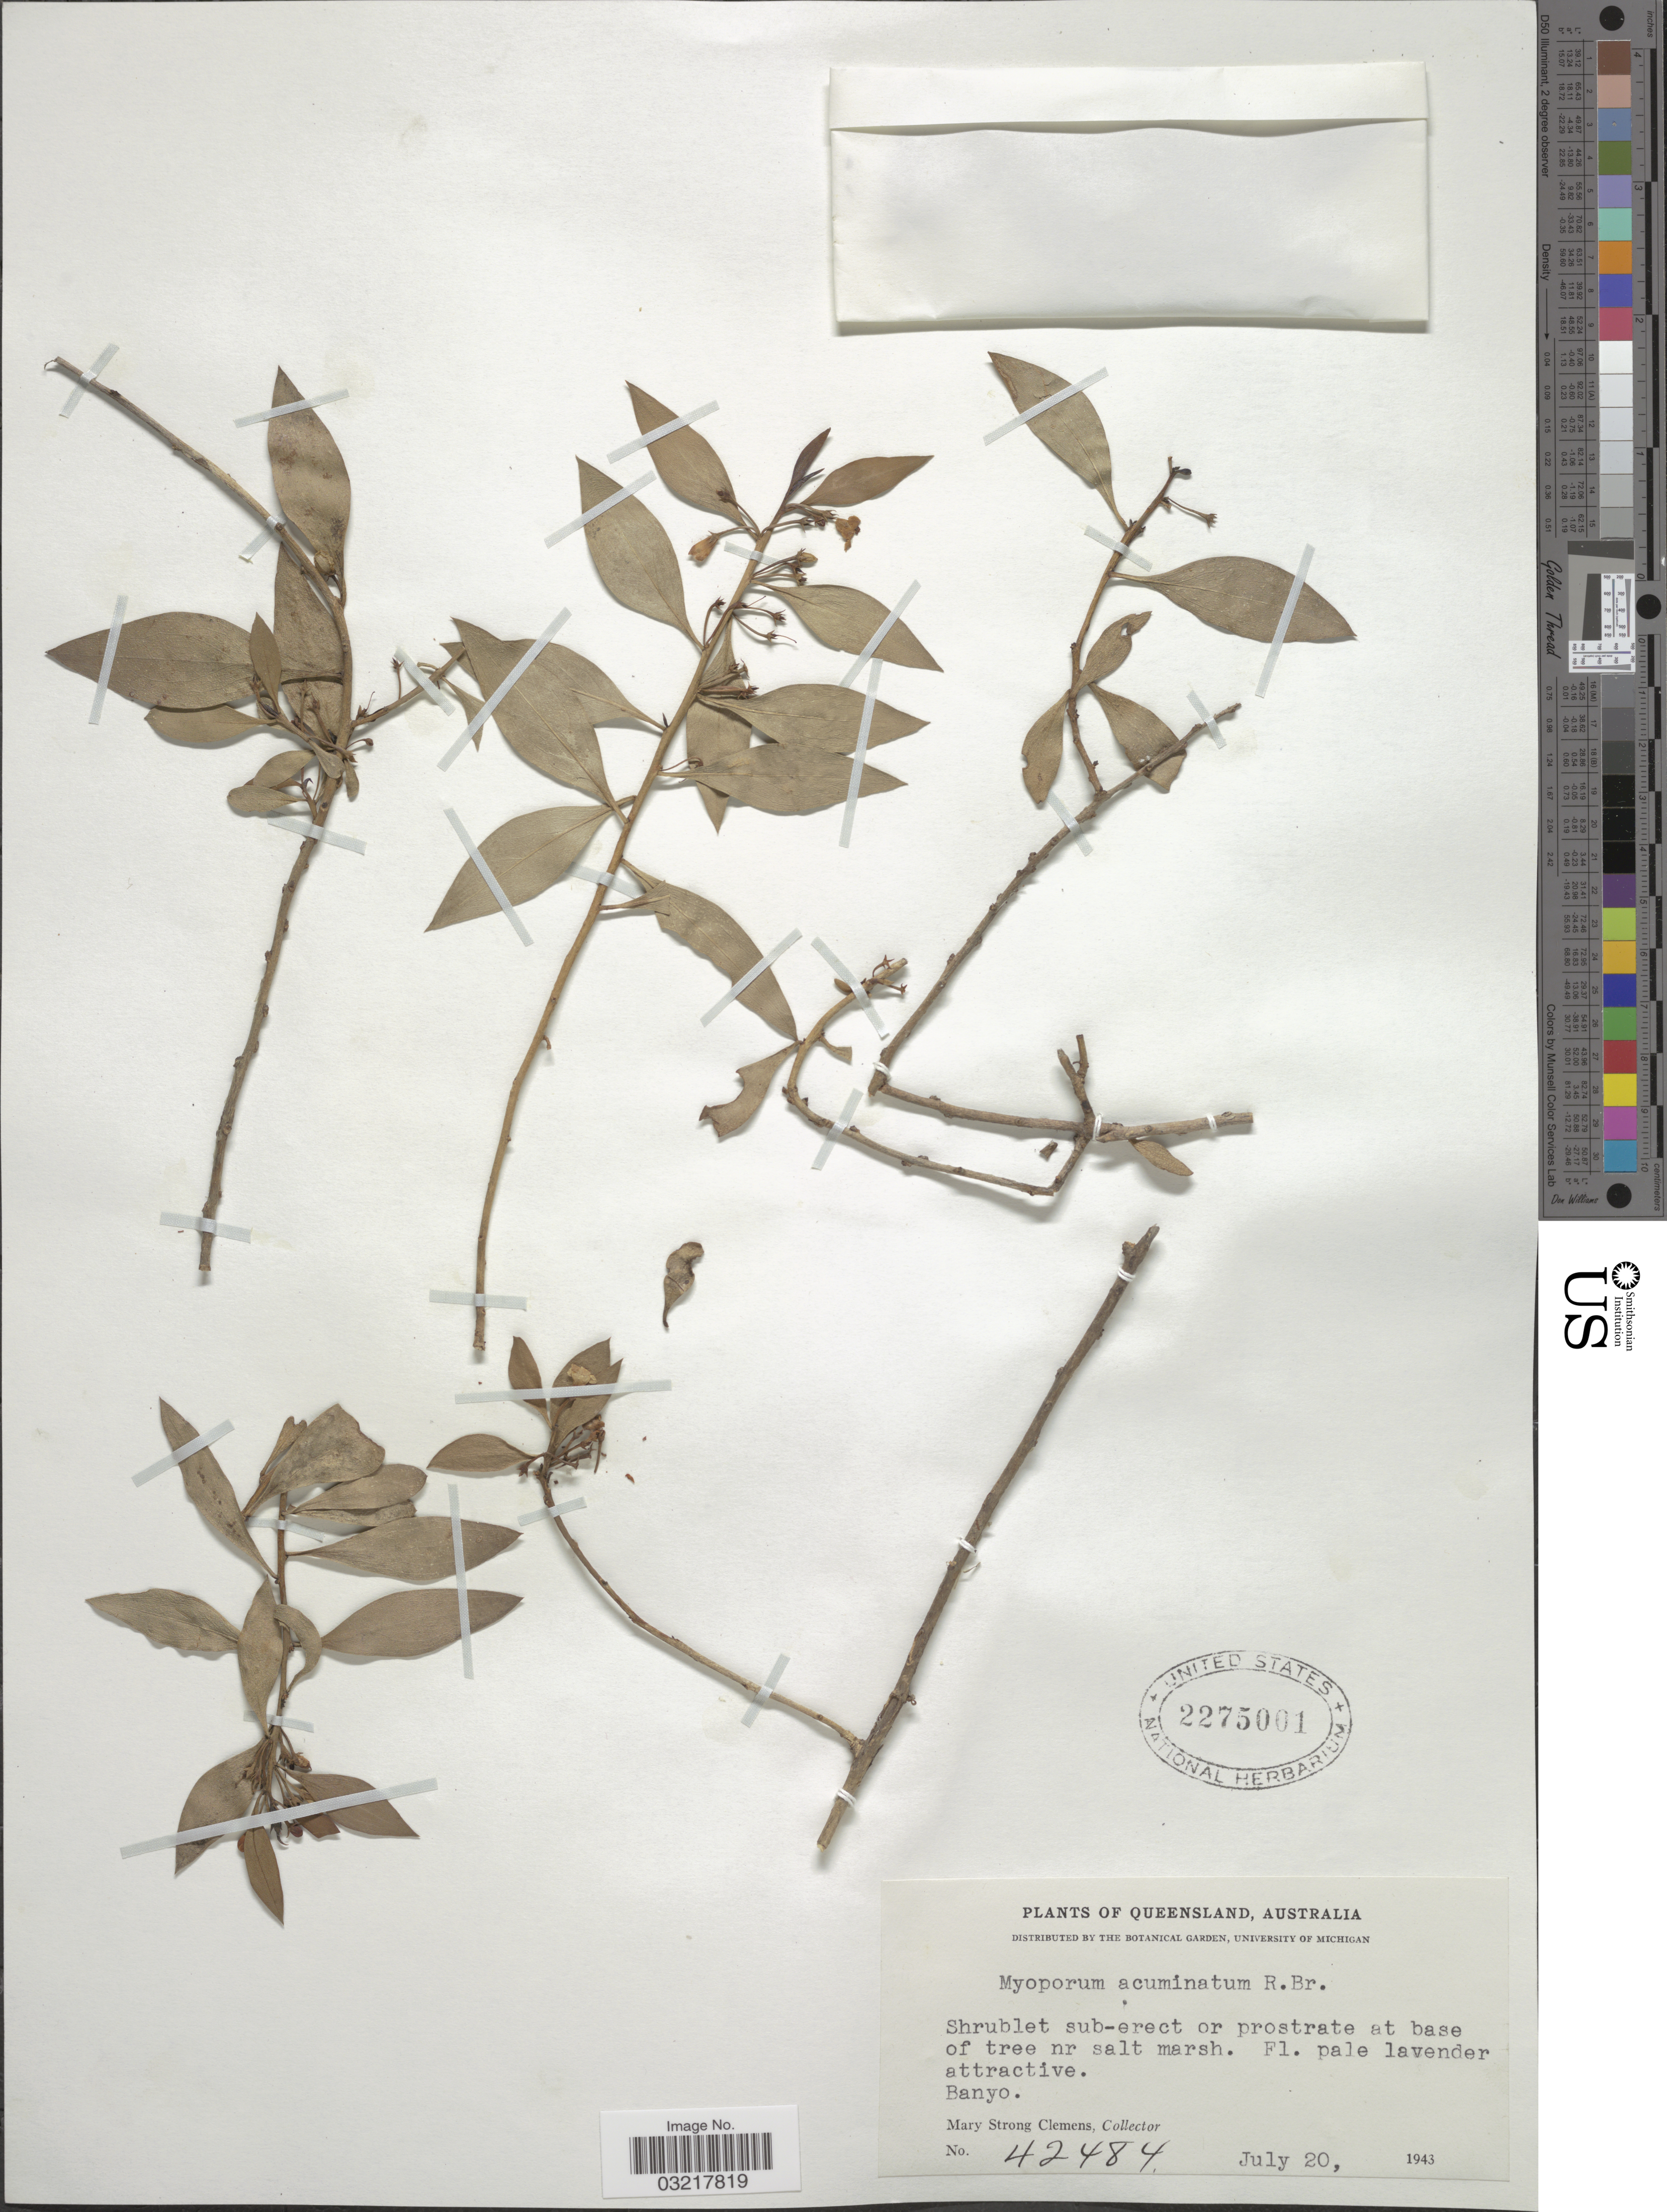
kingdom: Plantae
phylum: Tracheophyta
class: Magnoliopsida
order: Lamiales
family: Scrophulariaceae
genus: Myoporum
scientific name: Myoporum acuminatum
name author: R. Br.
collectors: M. S. Clemens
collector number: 42484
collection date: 1943-07-20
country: Australia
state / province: Queensland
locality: Banyo.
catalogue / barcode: US 2275001